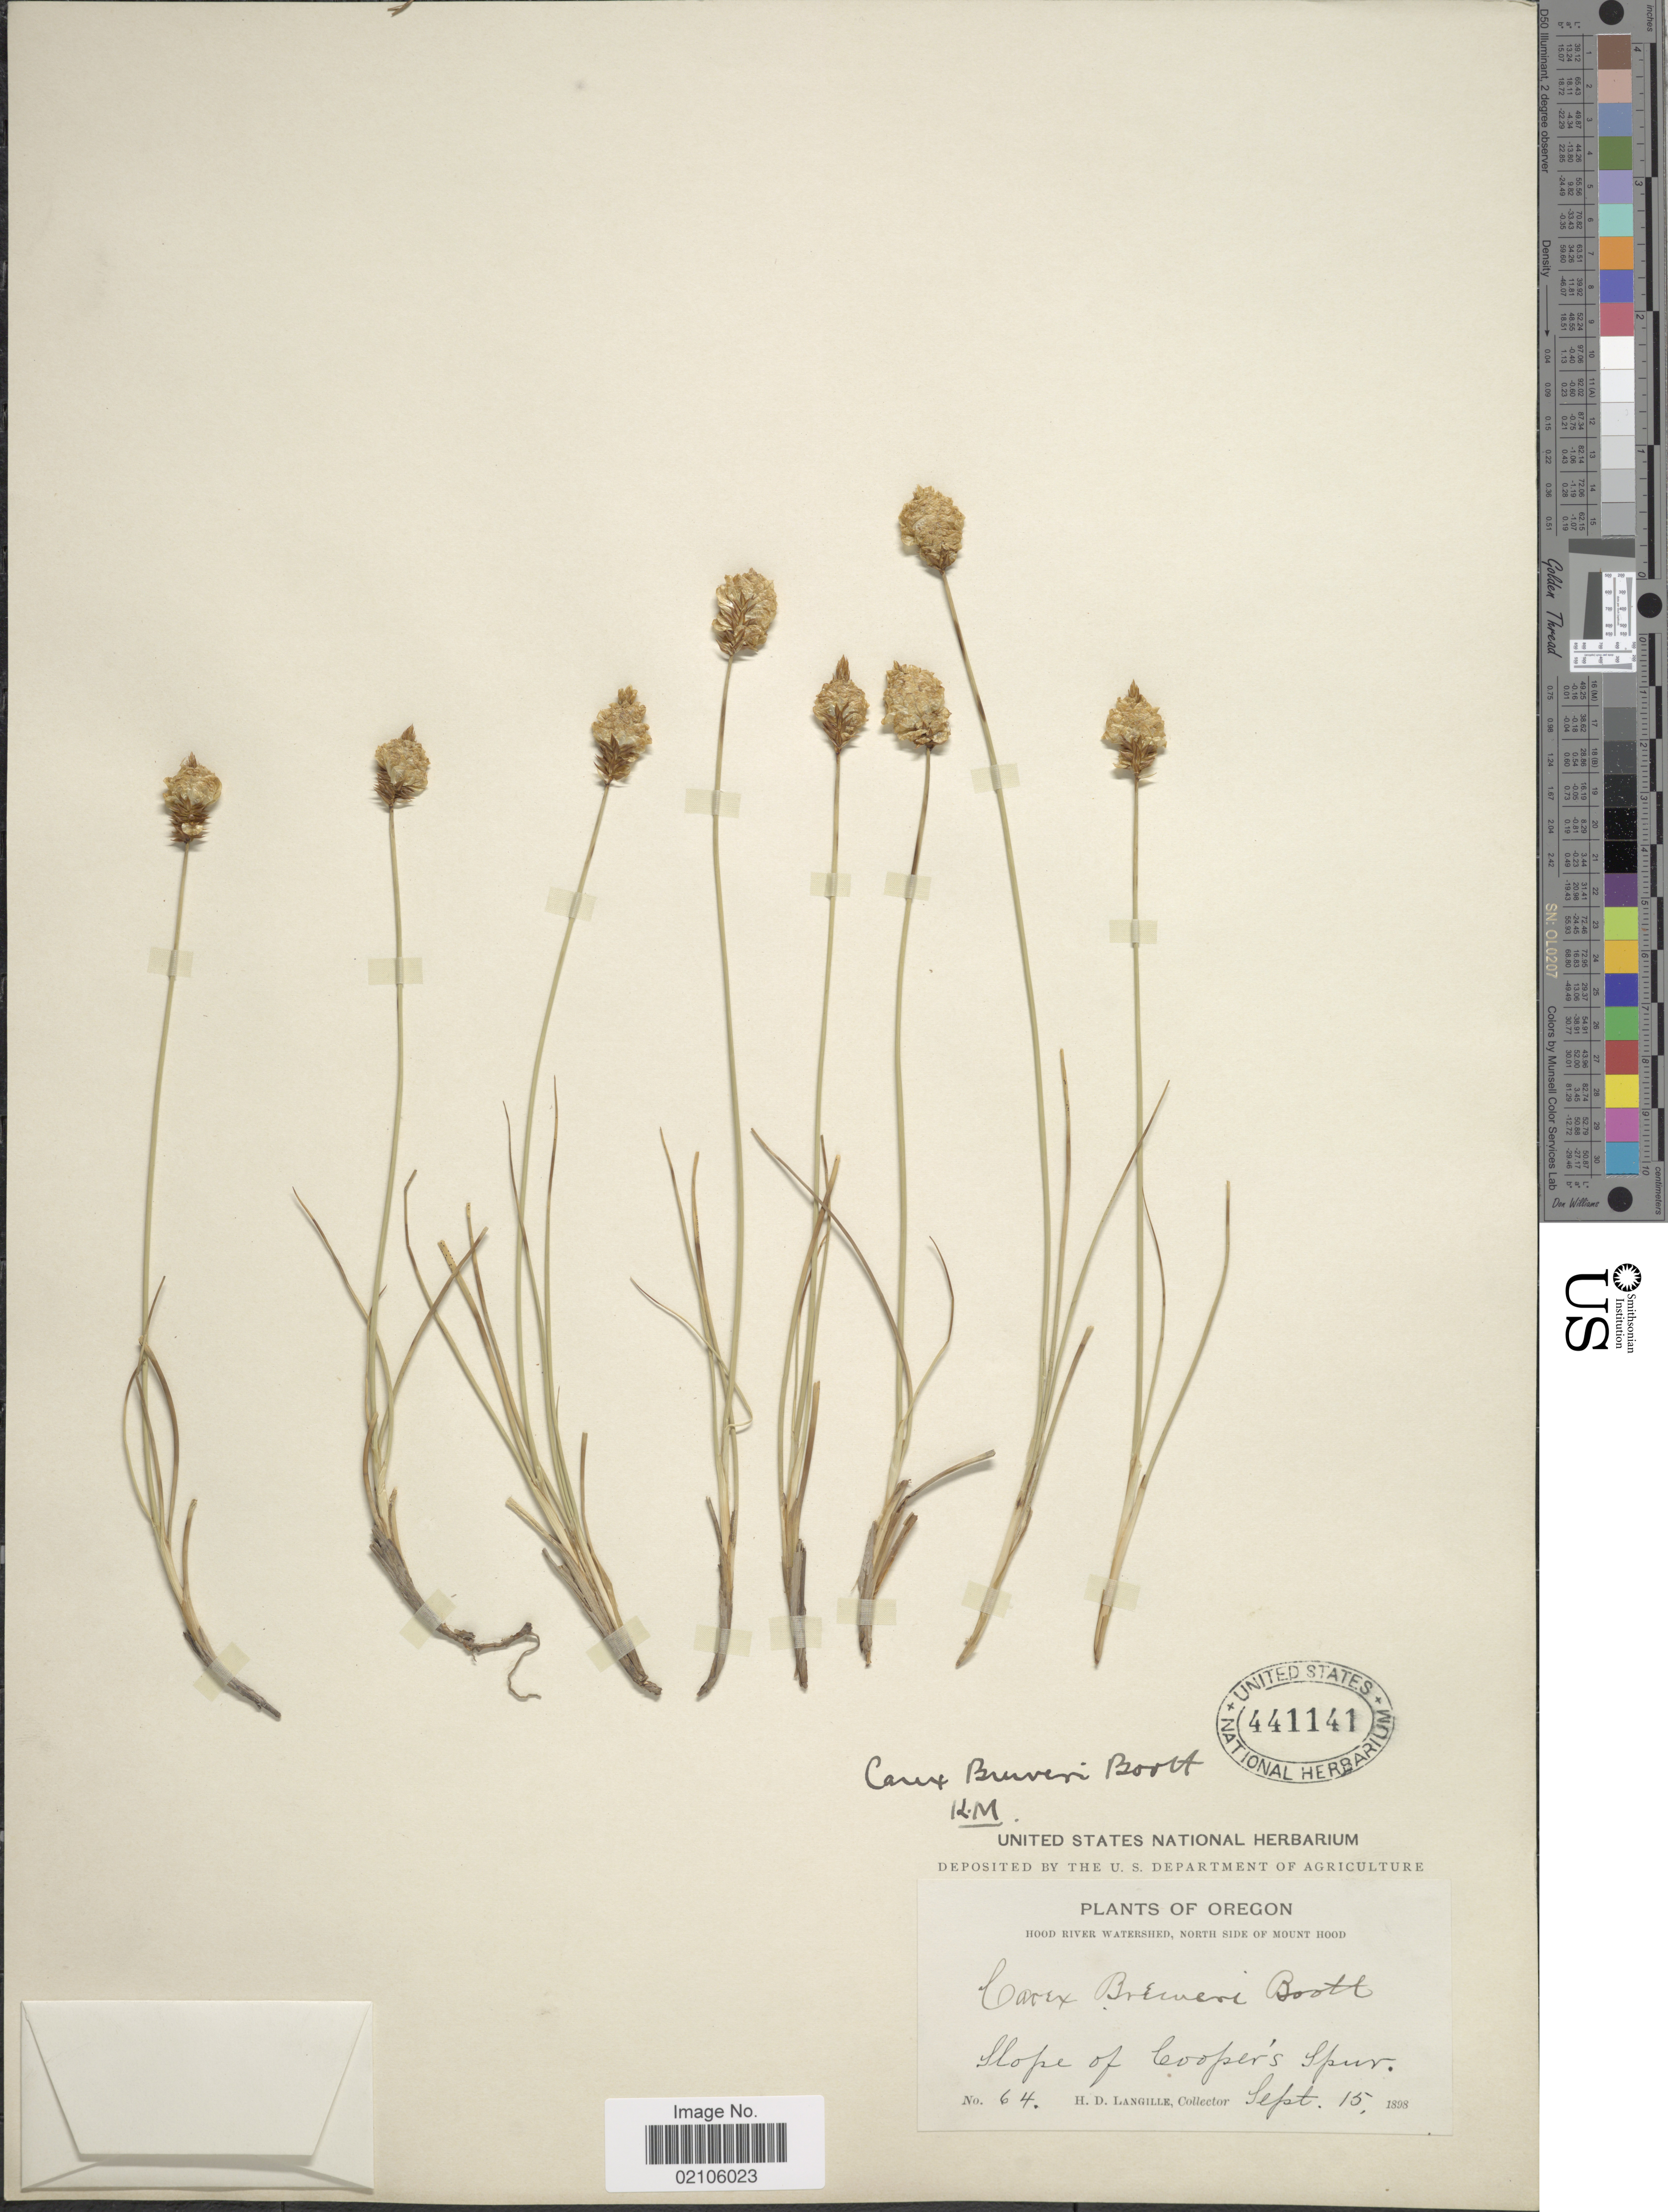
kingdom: Plantae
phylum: Tracheophyta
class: Liliopsida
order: Poales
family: Cyperaceae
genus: Carex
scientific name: Carex breweri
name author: Boott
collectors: H. Langille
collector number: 64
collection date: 1898-09-15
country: United States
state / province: Oregon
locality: Hood River Watershed, North side of Mount Hood, Slope of Cooper's Spur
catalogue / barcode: US 441141